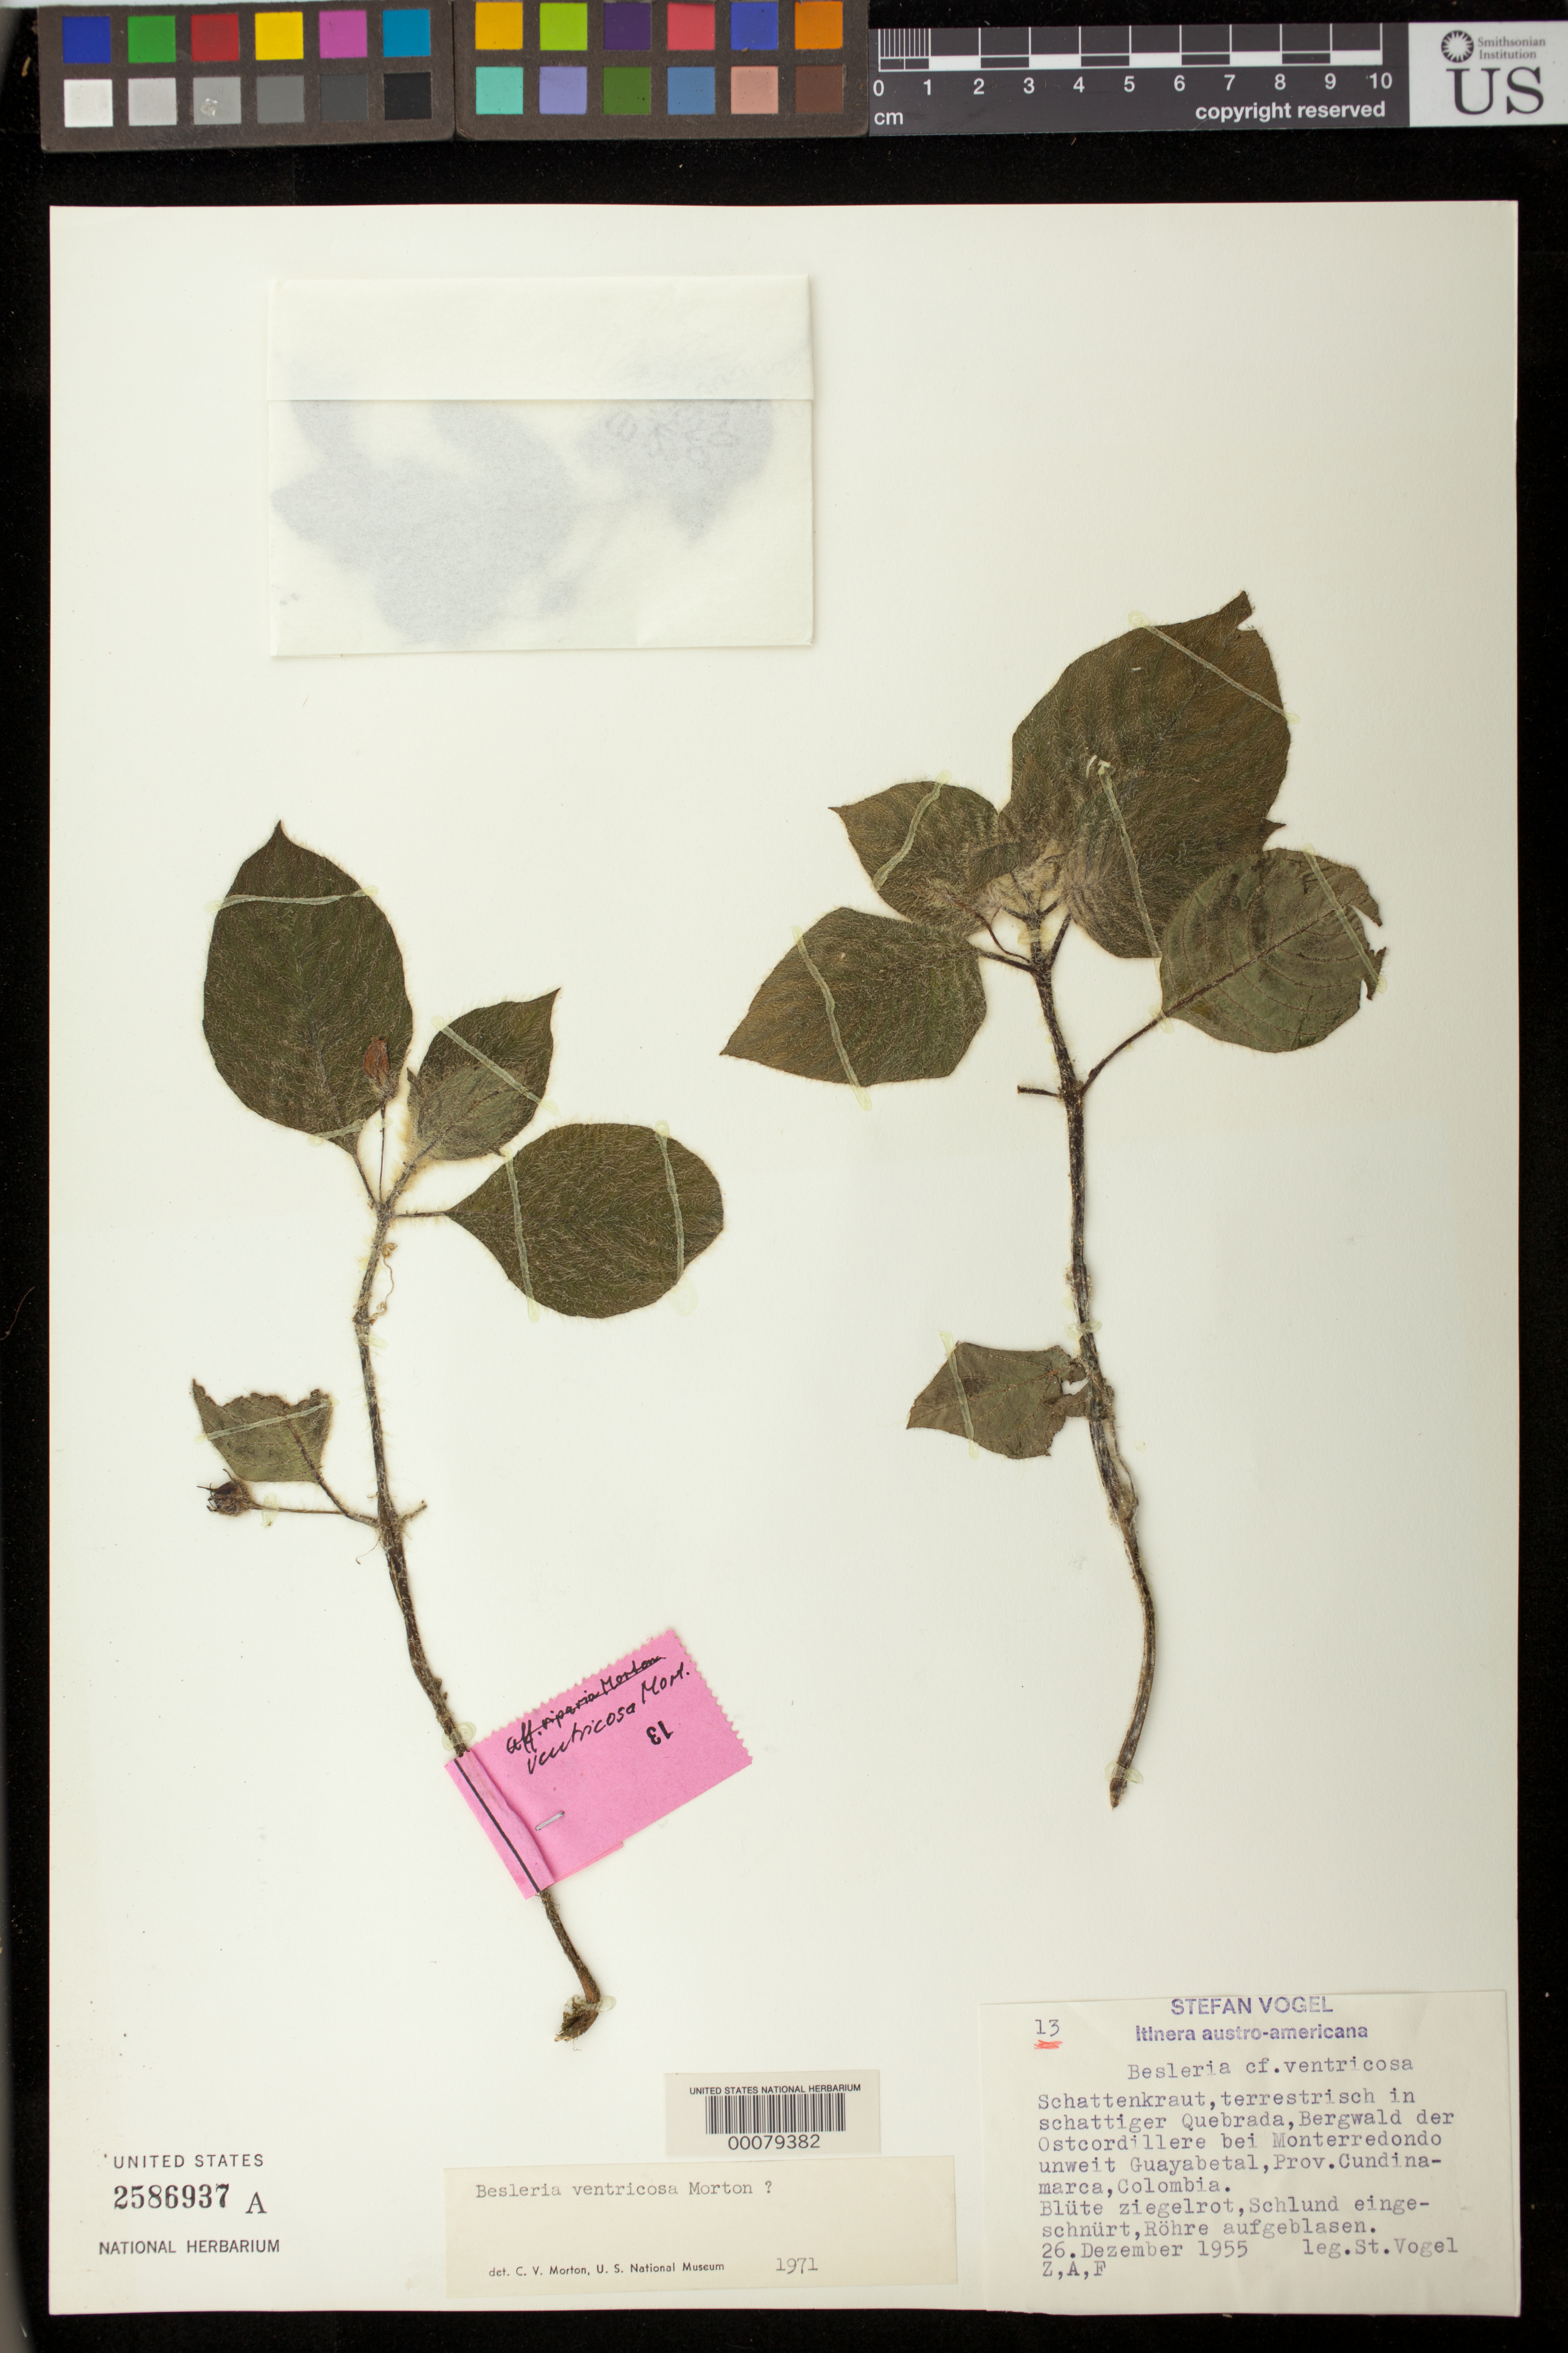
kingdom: Plantae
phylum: Tracheophyta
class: Magnoliopsida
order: Lamiales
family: Gesneriaceae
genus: Besleria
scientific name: Besleria ventricosa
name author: C.V. Morton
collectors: S. Vogel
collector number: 13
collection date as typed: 26 Dec 1955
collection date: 1955-12-26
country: Colombia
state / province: Cundinamarca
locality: Guayabetal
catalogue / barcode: US 2586937A